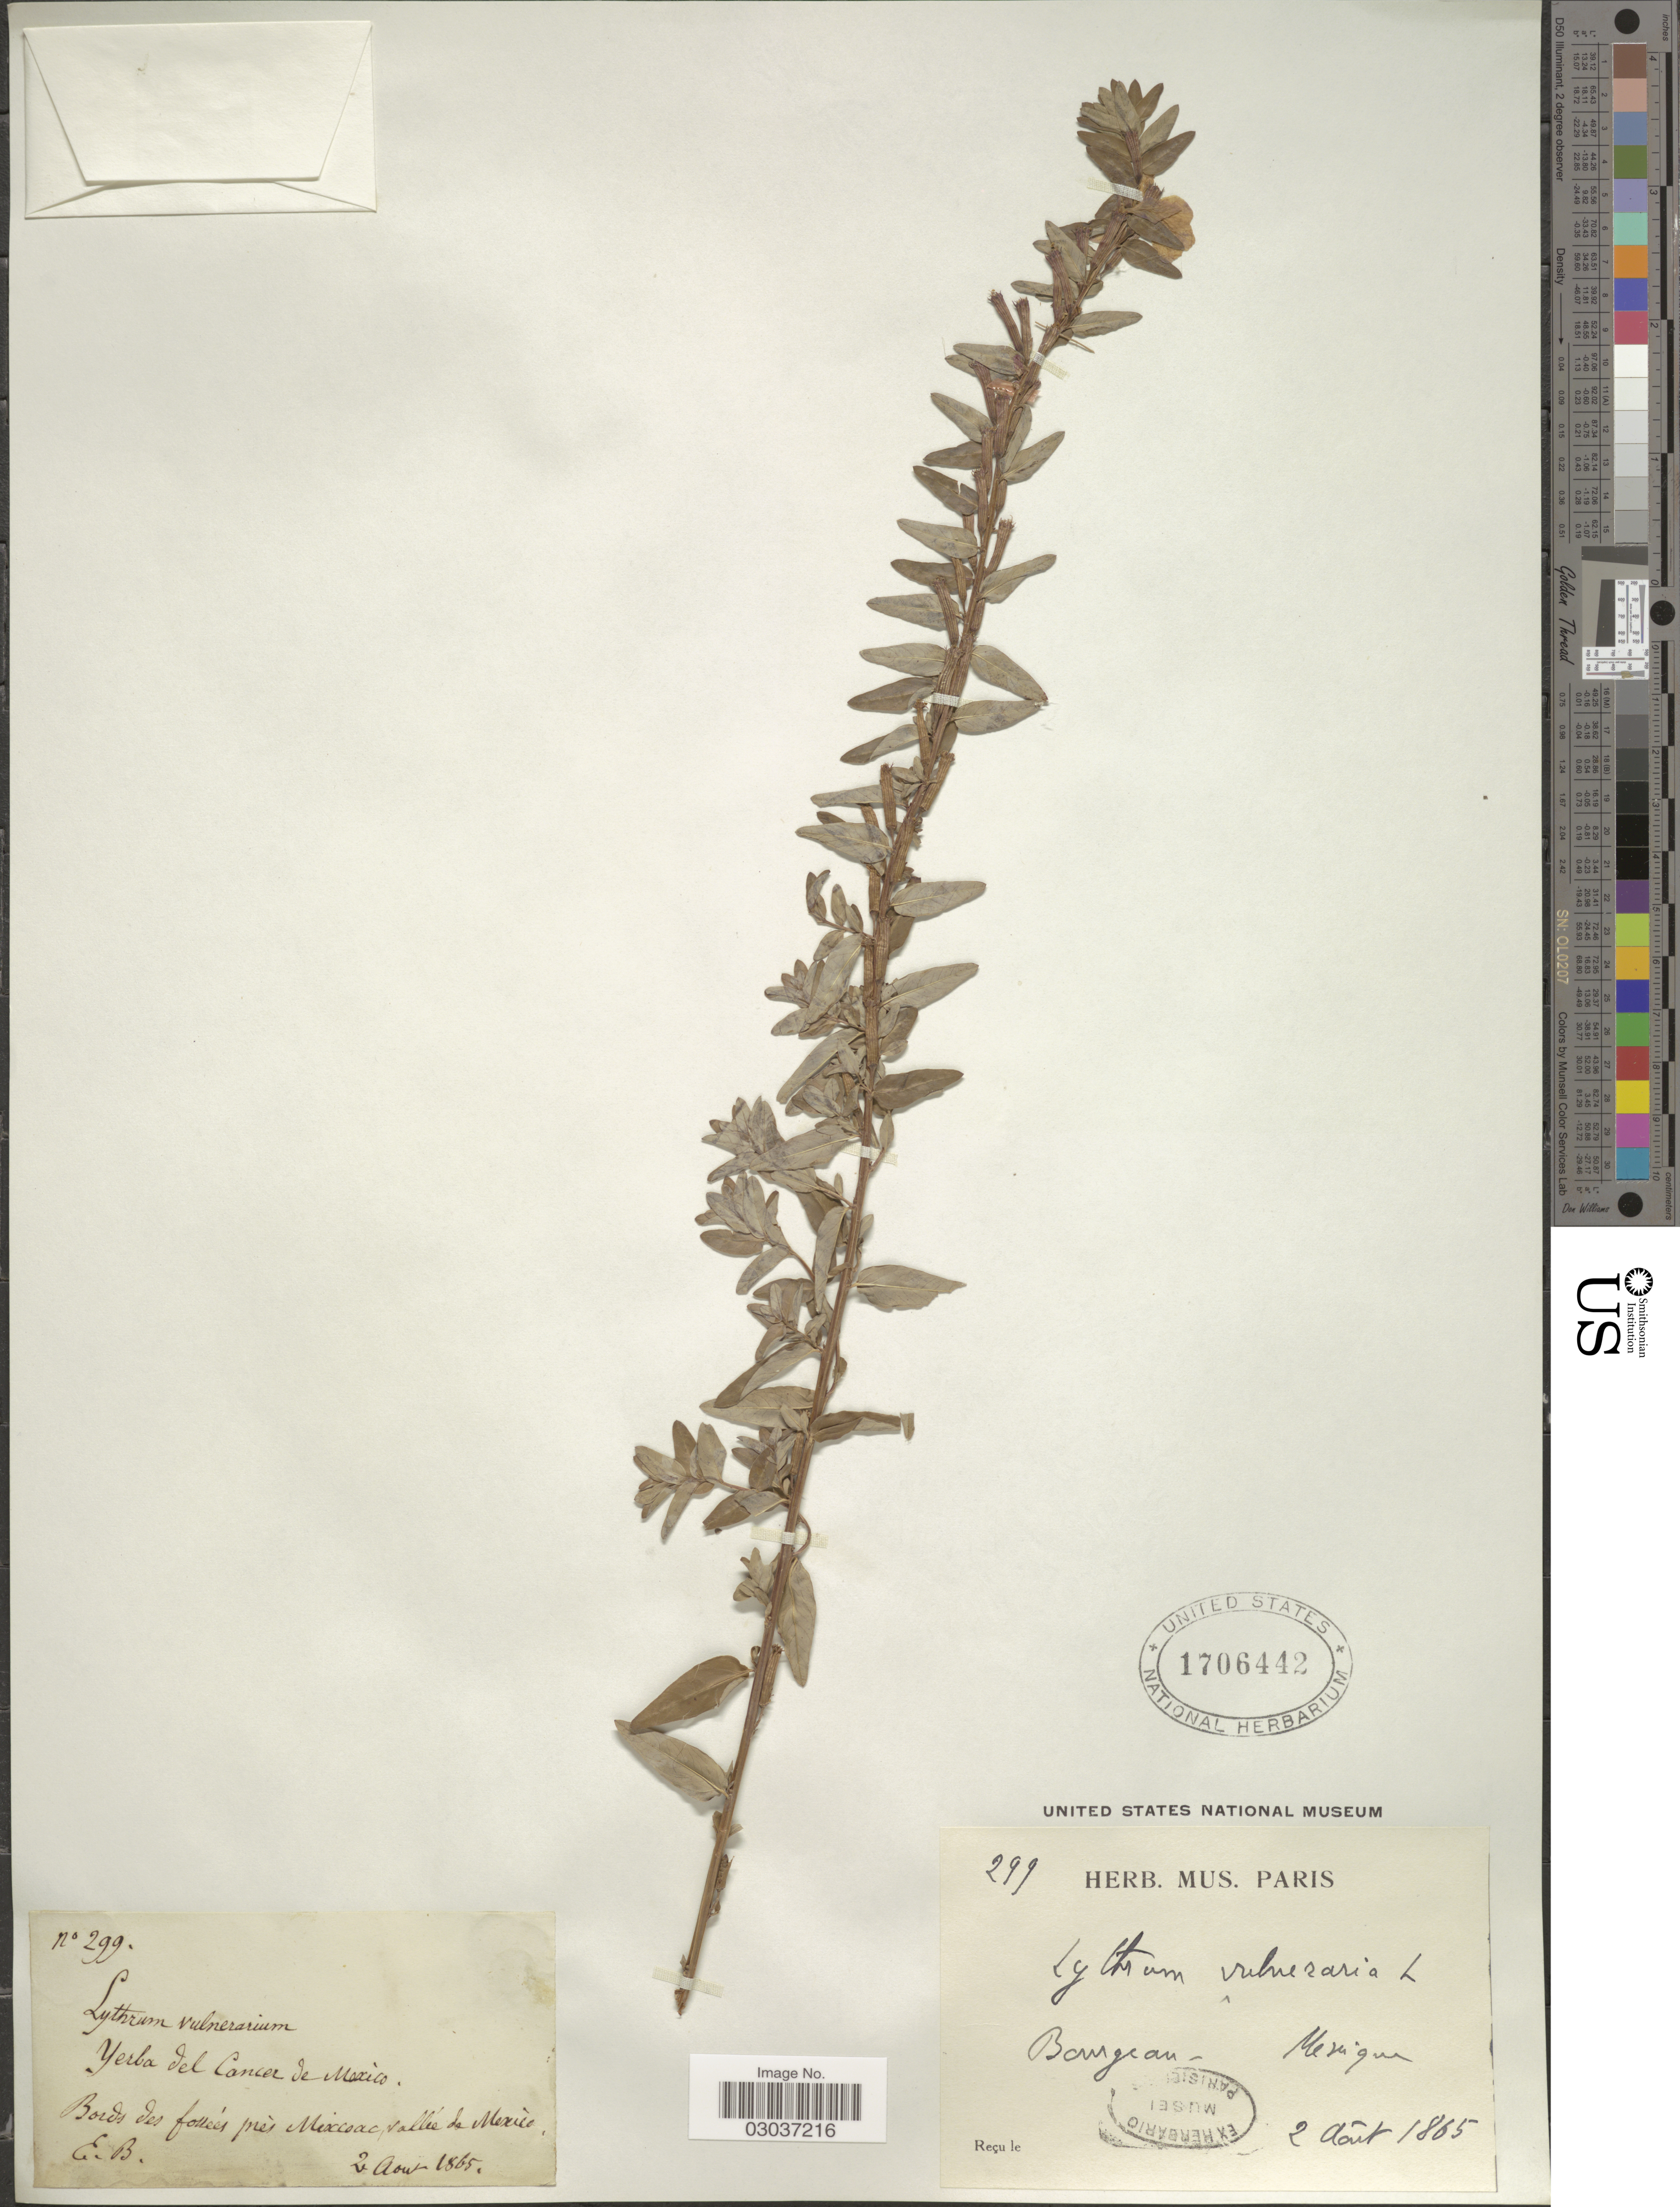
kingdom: Plantae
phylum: Tracheophyta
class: Magnoliopsida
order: Myrtales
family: Lythraceae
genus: Lythrum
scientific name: Lythrum vulneraria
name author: Aiton ex Schrank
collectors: E. Bourgeau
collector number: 299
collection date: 1865-08-02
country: Mexico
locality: Bords des fosseés près Mexicoae, vallée de Mexico.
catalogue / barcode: US 1706442